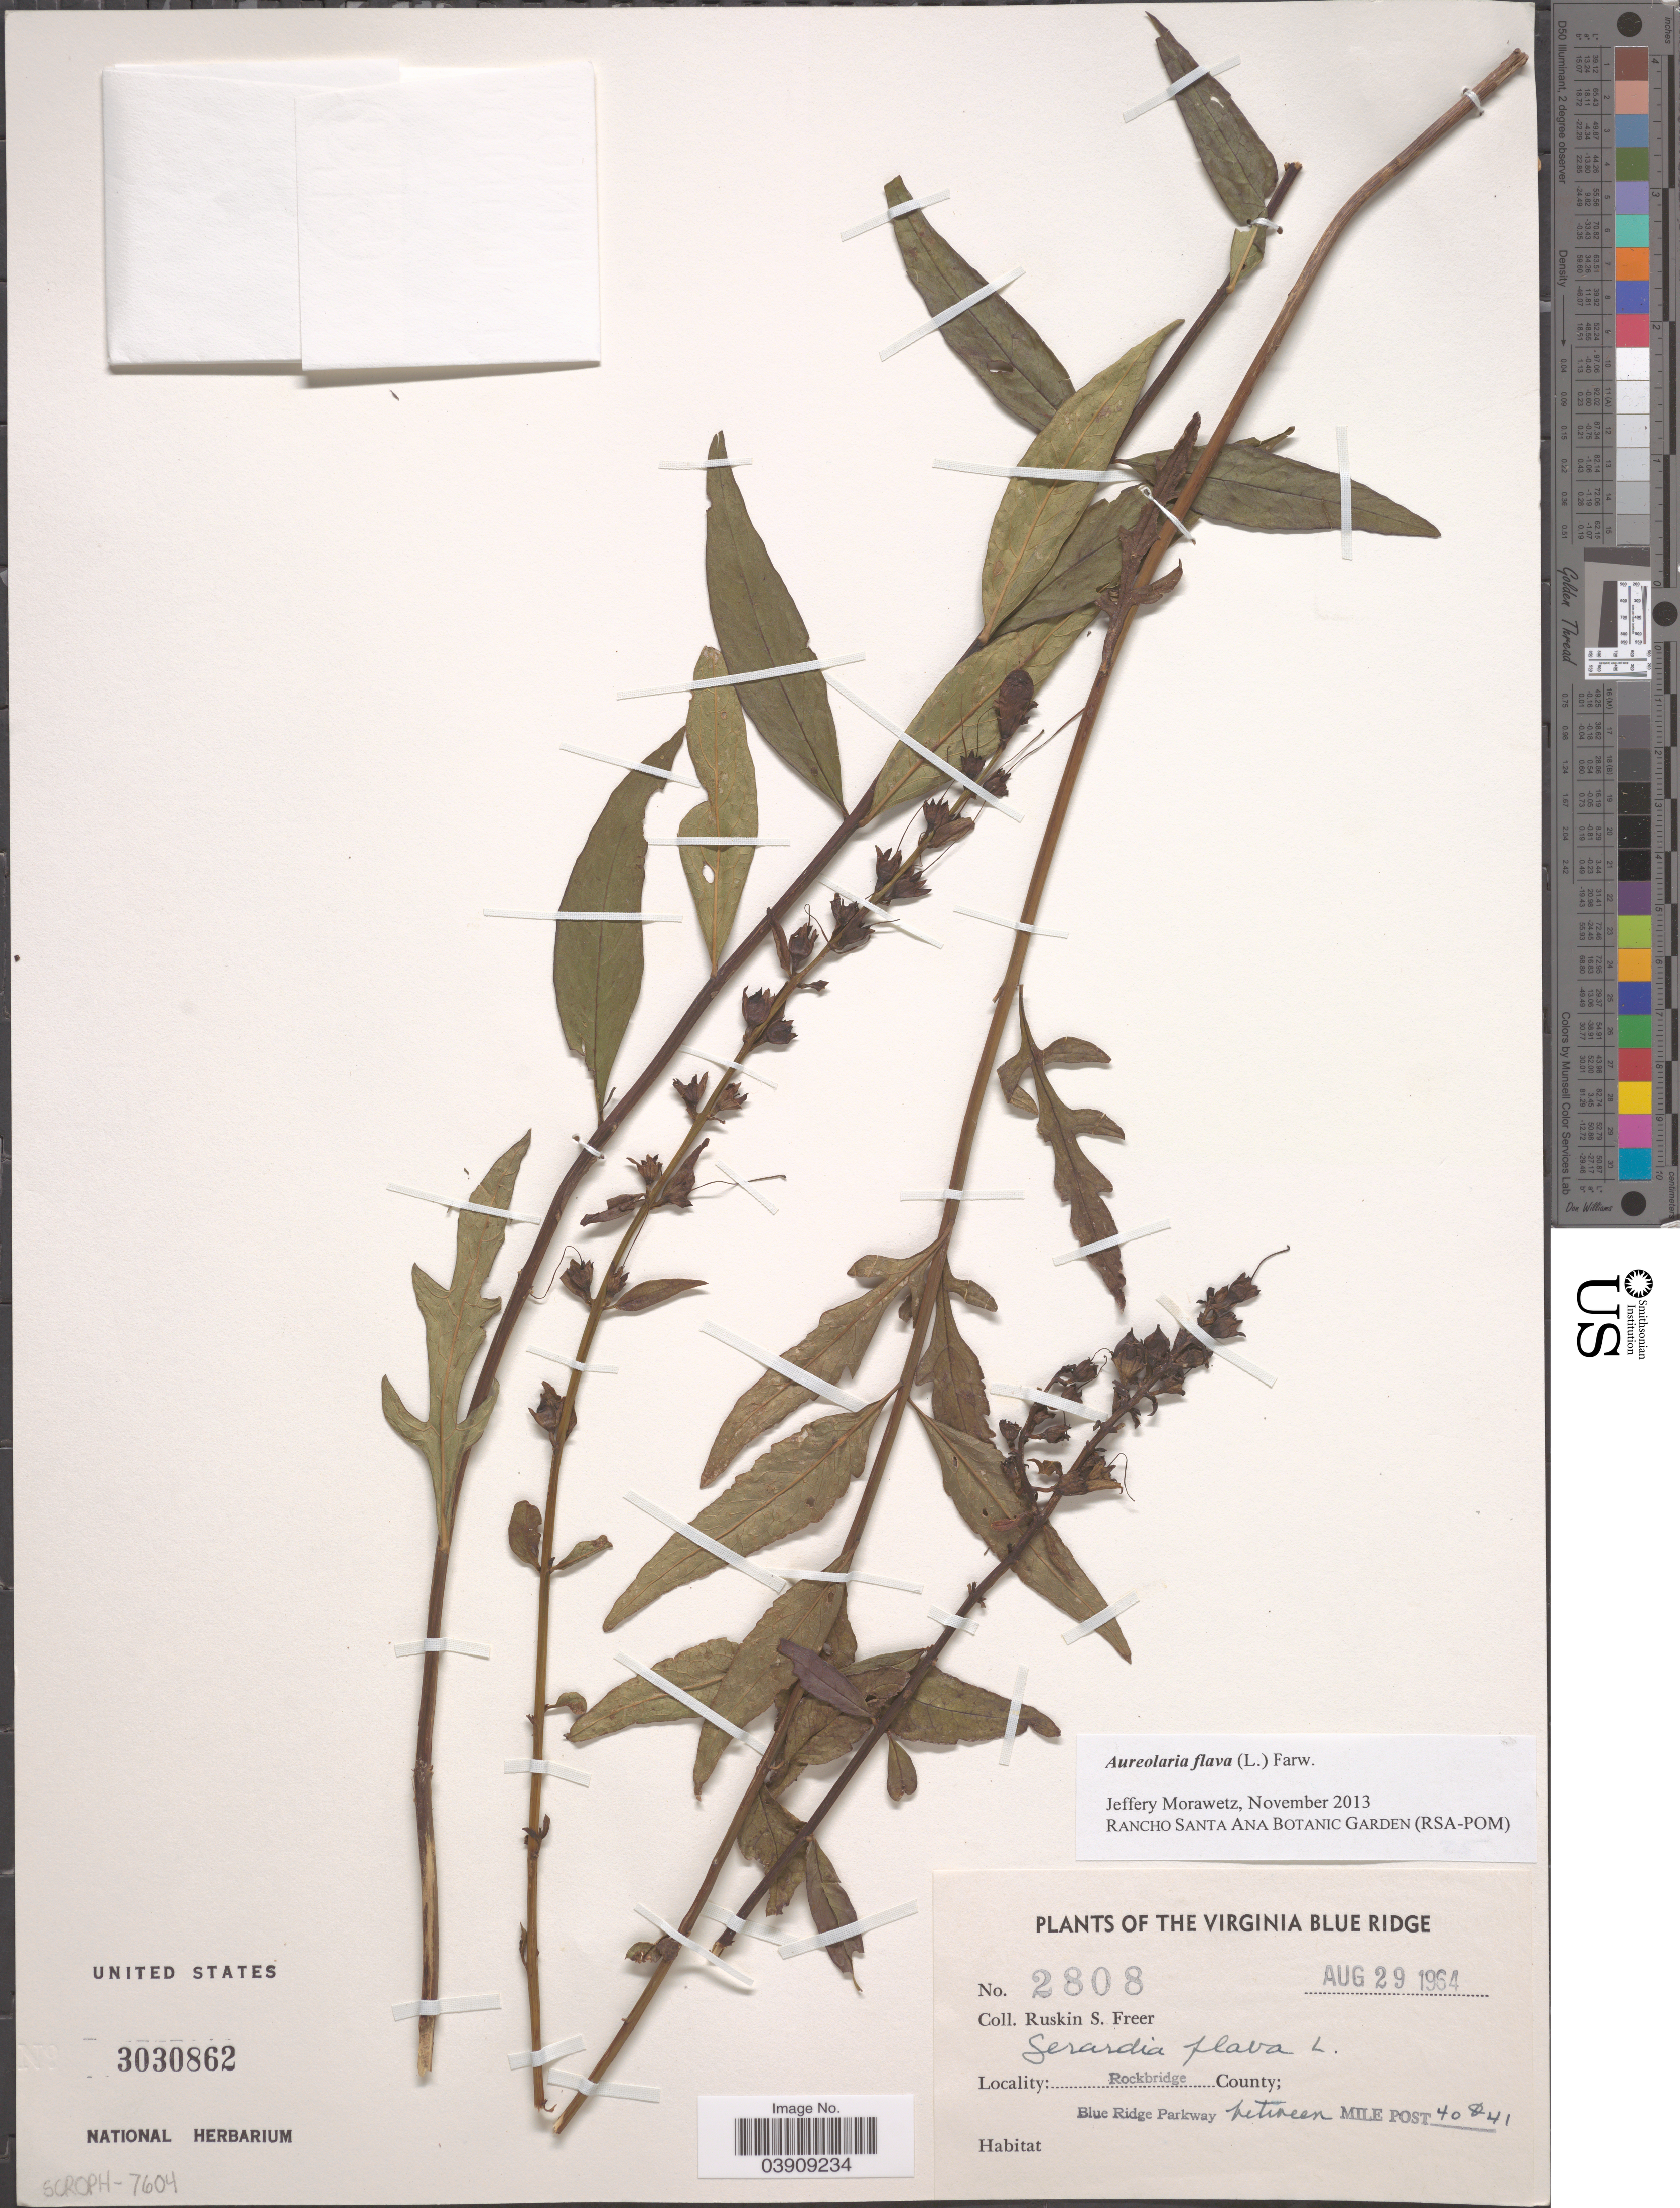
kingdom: Plantae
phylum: Tracheophyta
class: Magnoliopsida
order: Lamiales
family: Orobanchaceae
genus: Aureolaria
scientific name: Aureolaria flava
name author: (L.) Farw.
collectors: R. Freer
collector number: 2808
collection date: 1964-08-29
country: United States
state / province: Virginia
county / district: Rockbridge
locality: The Virginia Blue Ridge. Rockbridge County; Blue Ridge Parkway between Mile Post 40 & 41.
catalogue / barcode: US 3030862